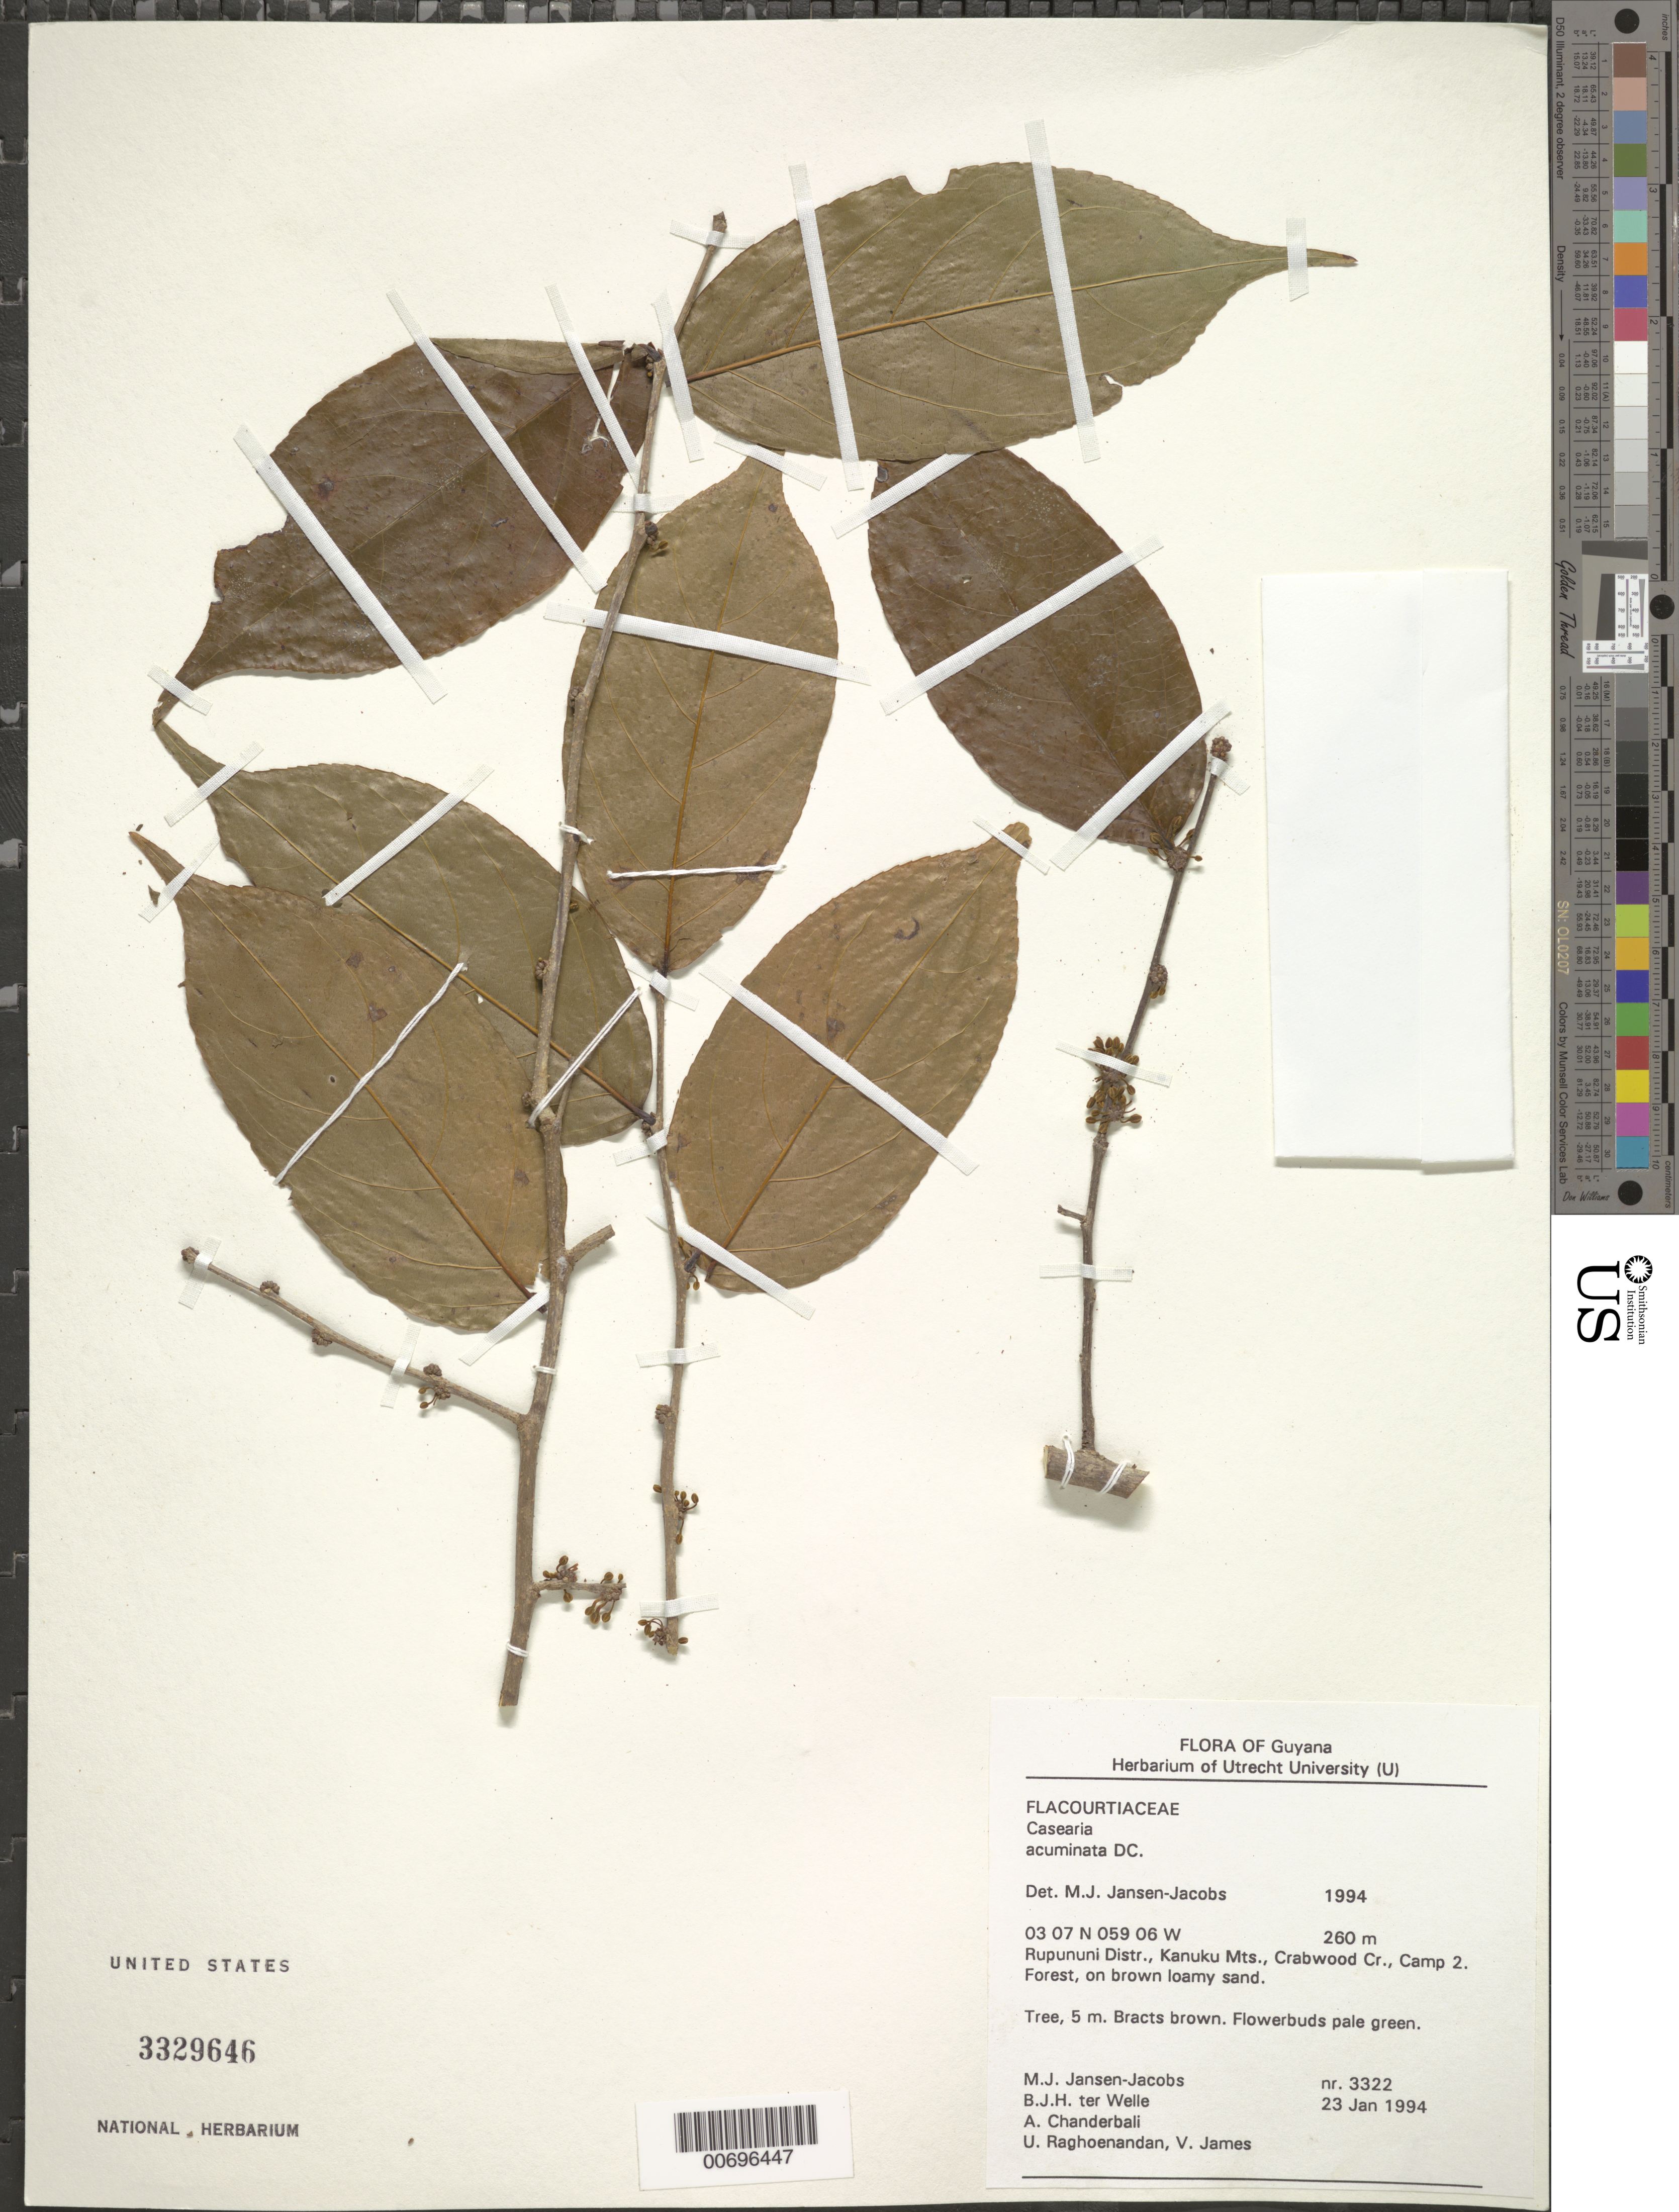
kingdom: Plantae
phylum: Tracheophyta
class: Magnoliopsida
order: Malpighiales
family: Salicaceae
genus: Casearia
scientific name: Casearia acuminata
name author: DC.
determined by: Jansen-Jacobs, M. J., (U), Nationaal Herbarium Nederland, Utrecht University branch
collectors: M. J. Jansen-Jacobs, B. Welle, A. S. Chanderbali, U. Raghoenandan & V. James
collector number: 3322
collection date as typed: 23-Jan-94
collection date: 1994-01-23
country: Guyana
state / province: U. Takutu-U. Essequibo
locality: Crabwood Cr., Camp 2, Kanuku Mts., Rupununi District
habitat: Forest on brown loamy soil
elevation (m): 260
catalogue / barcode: US 3329646